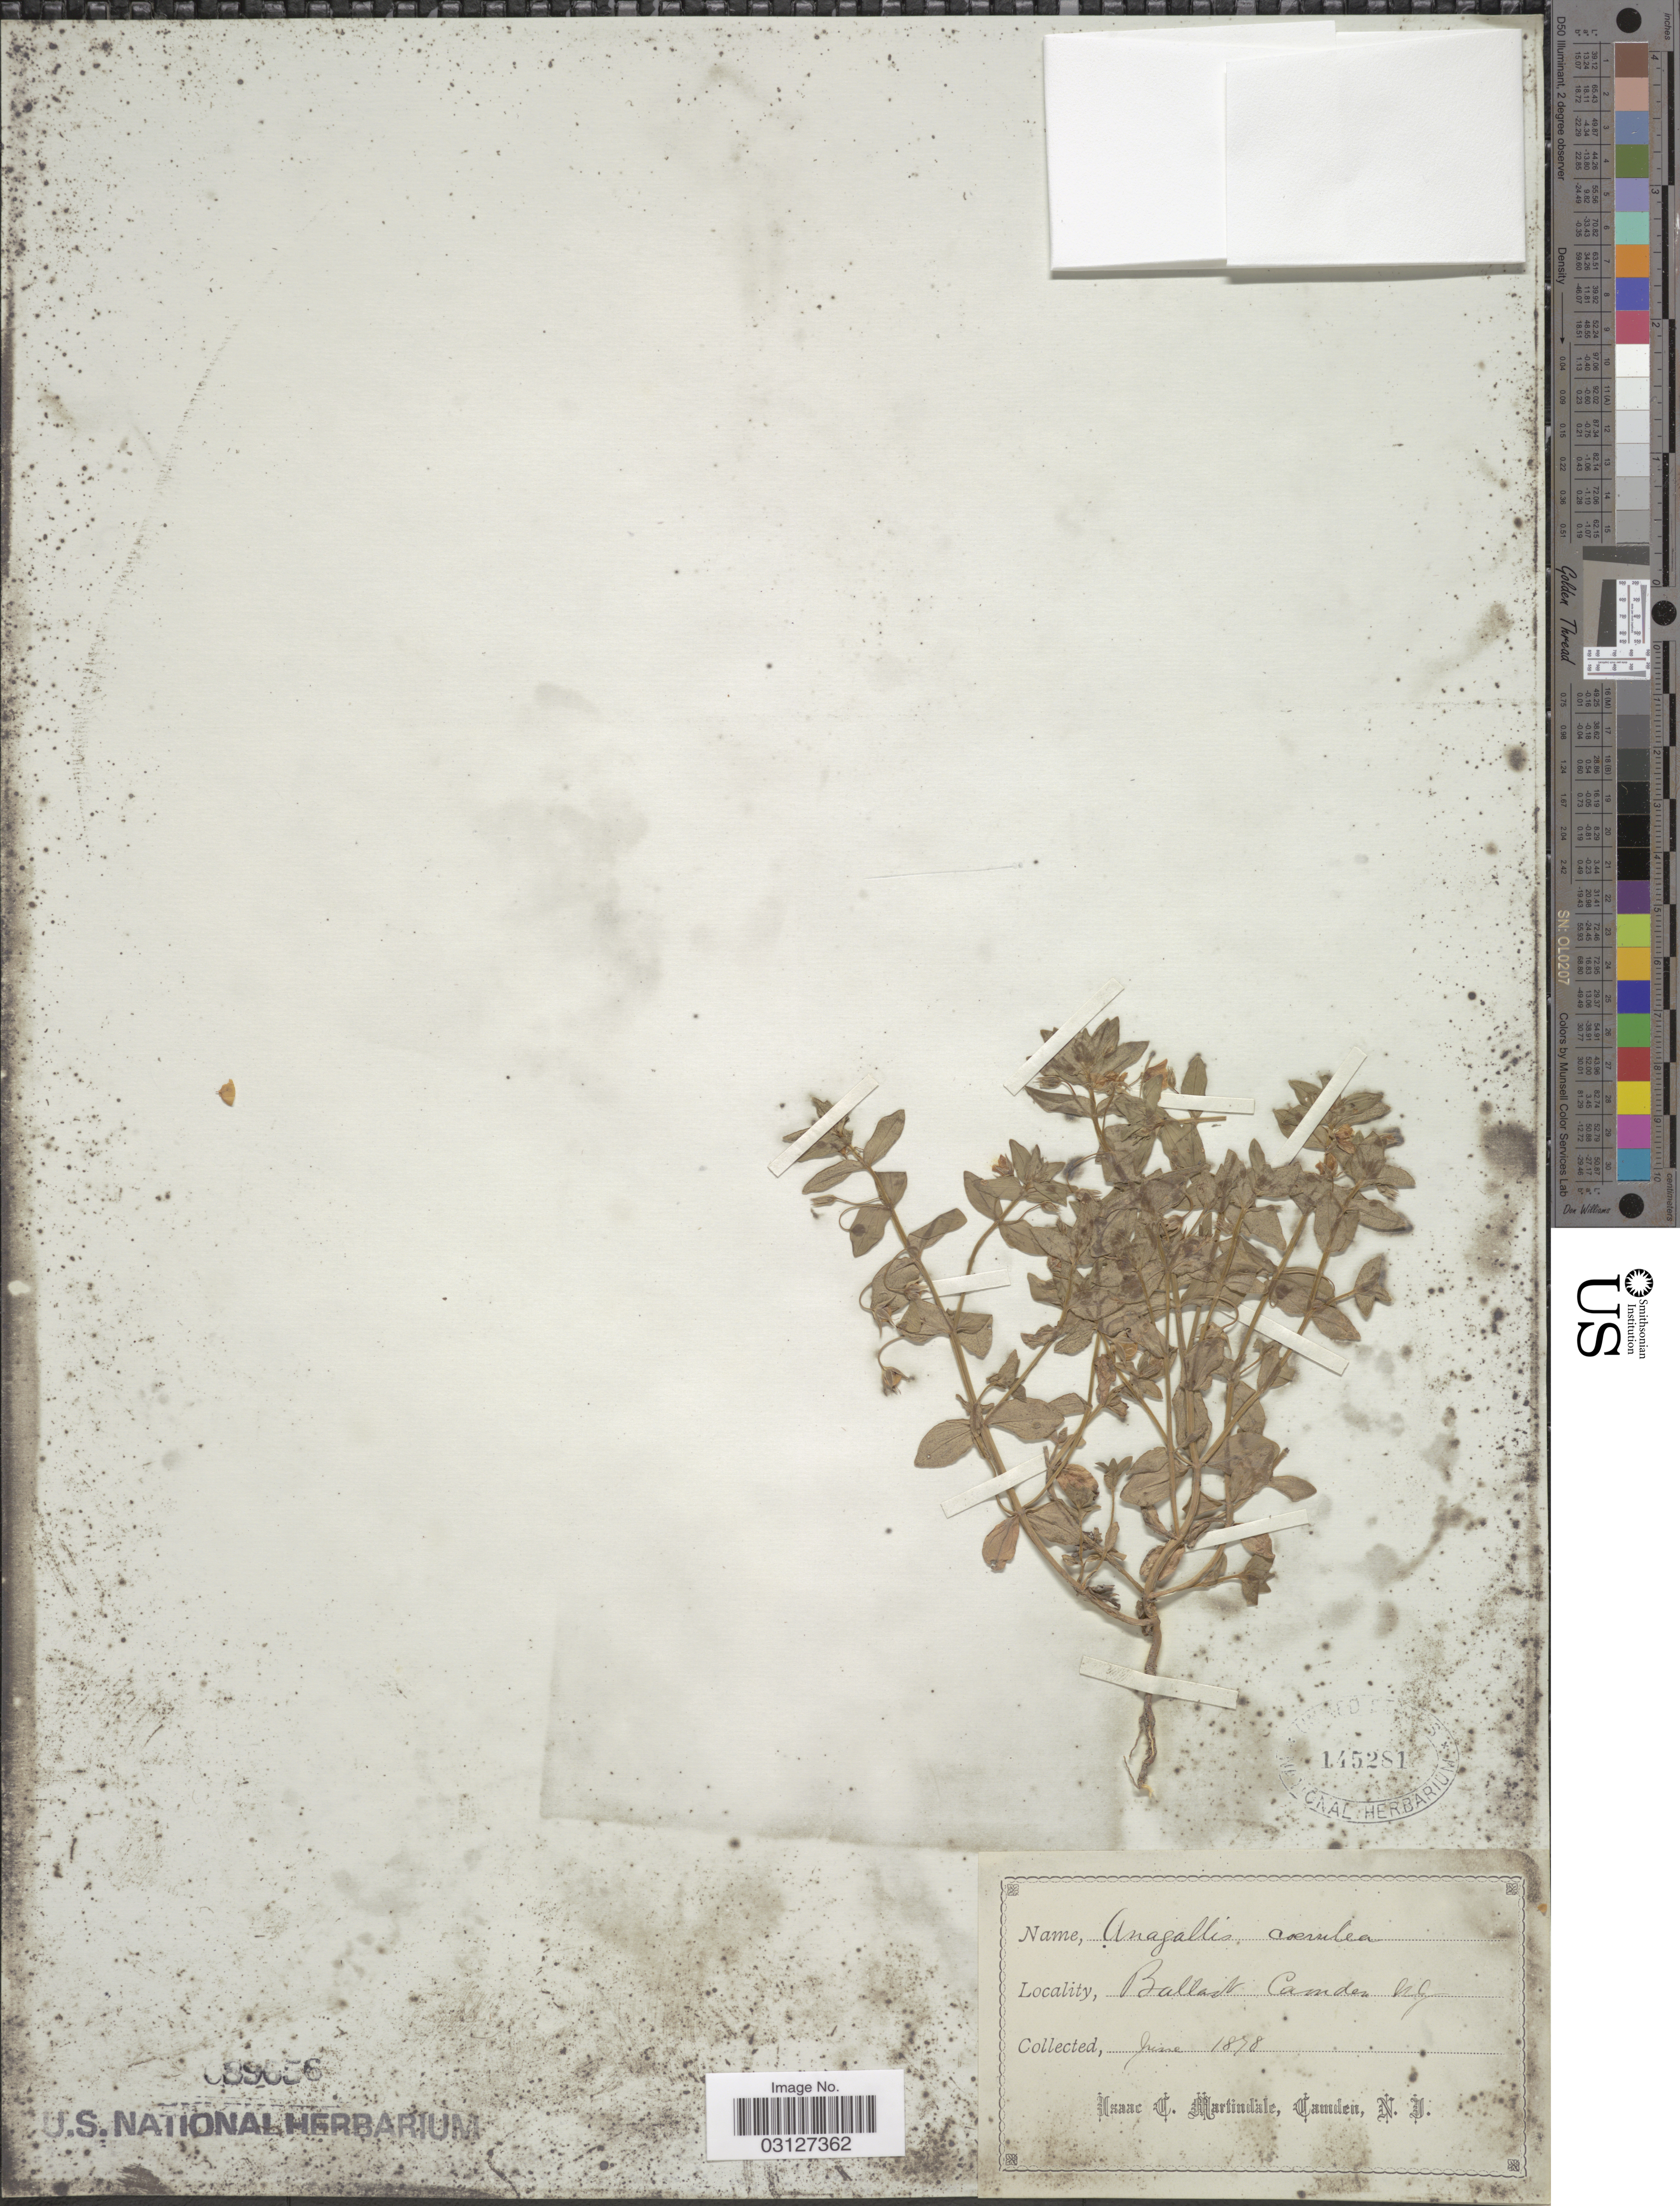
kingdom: Plantae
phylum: Tracheophyta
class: Magnoliopsida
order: Ericales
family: Primulaceae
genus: Anagallis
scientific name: Anagallis caerulea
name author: L.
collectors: I. C. Martindale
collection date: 1878-06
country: United States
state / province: New Jersey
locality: Ballast Camden.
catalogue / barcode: US 145281